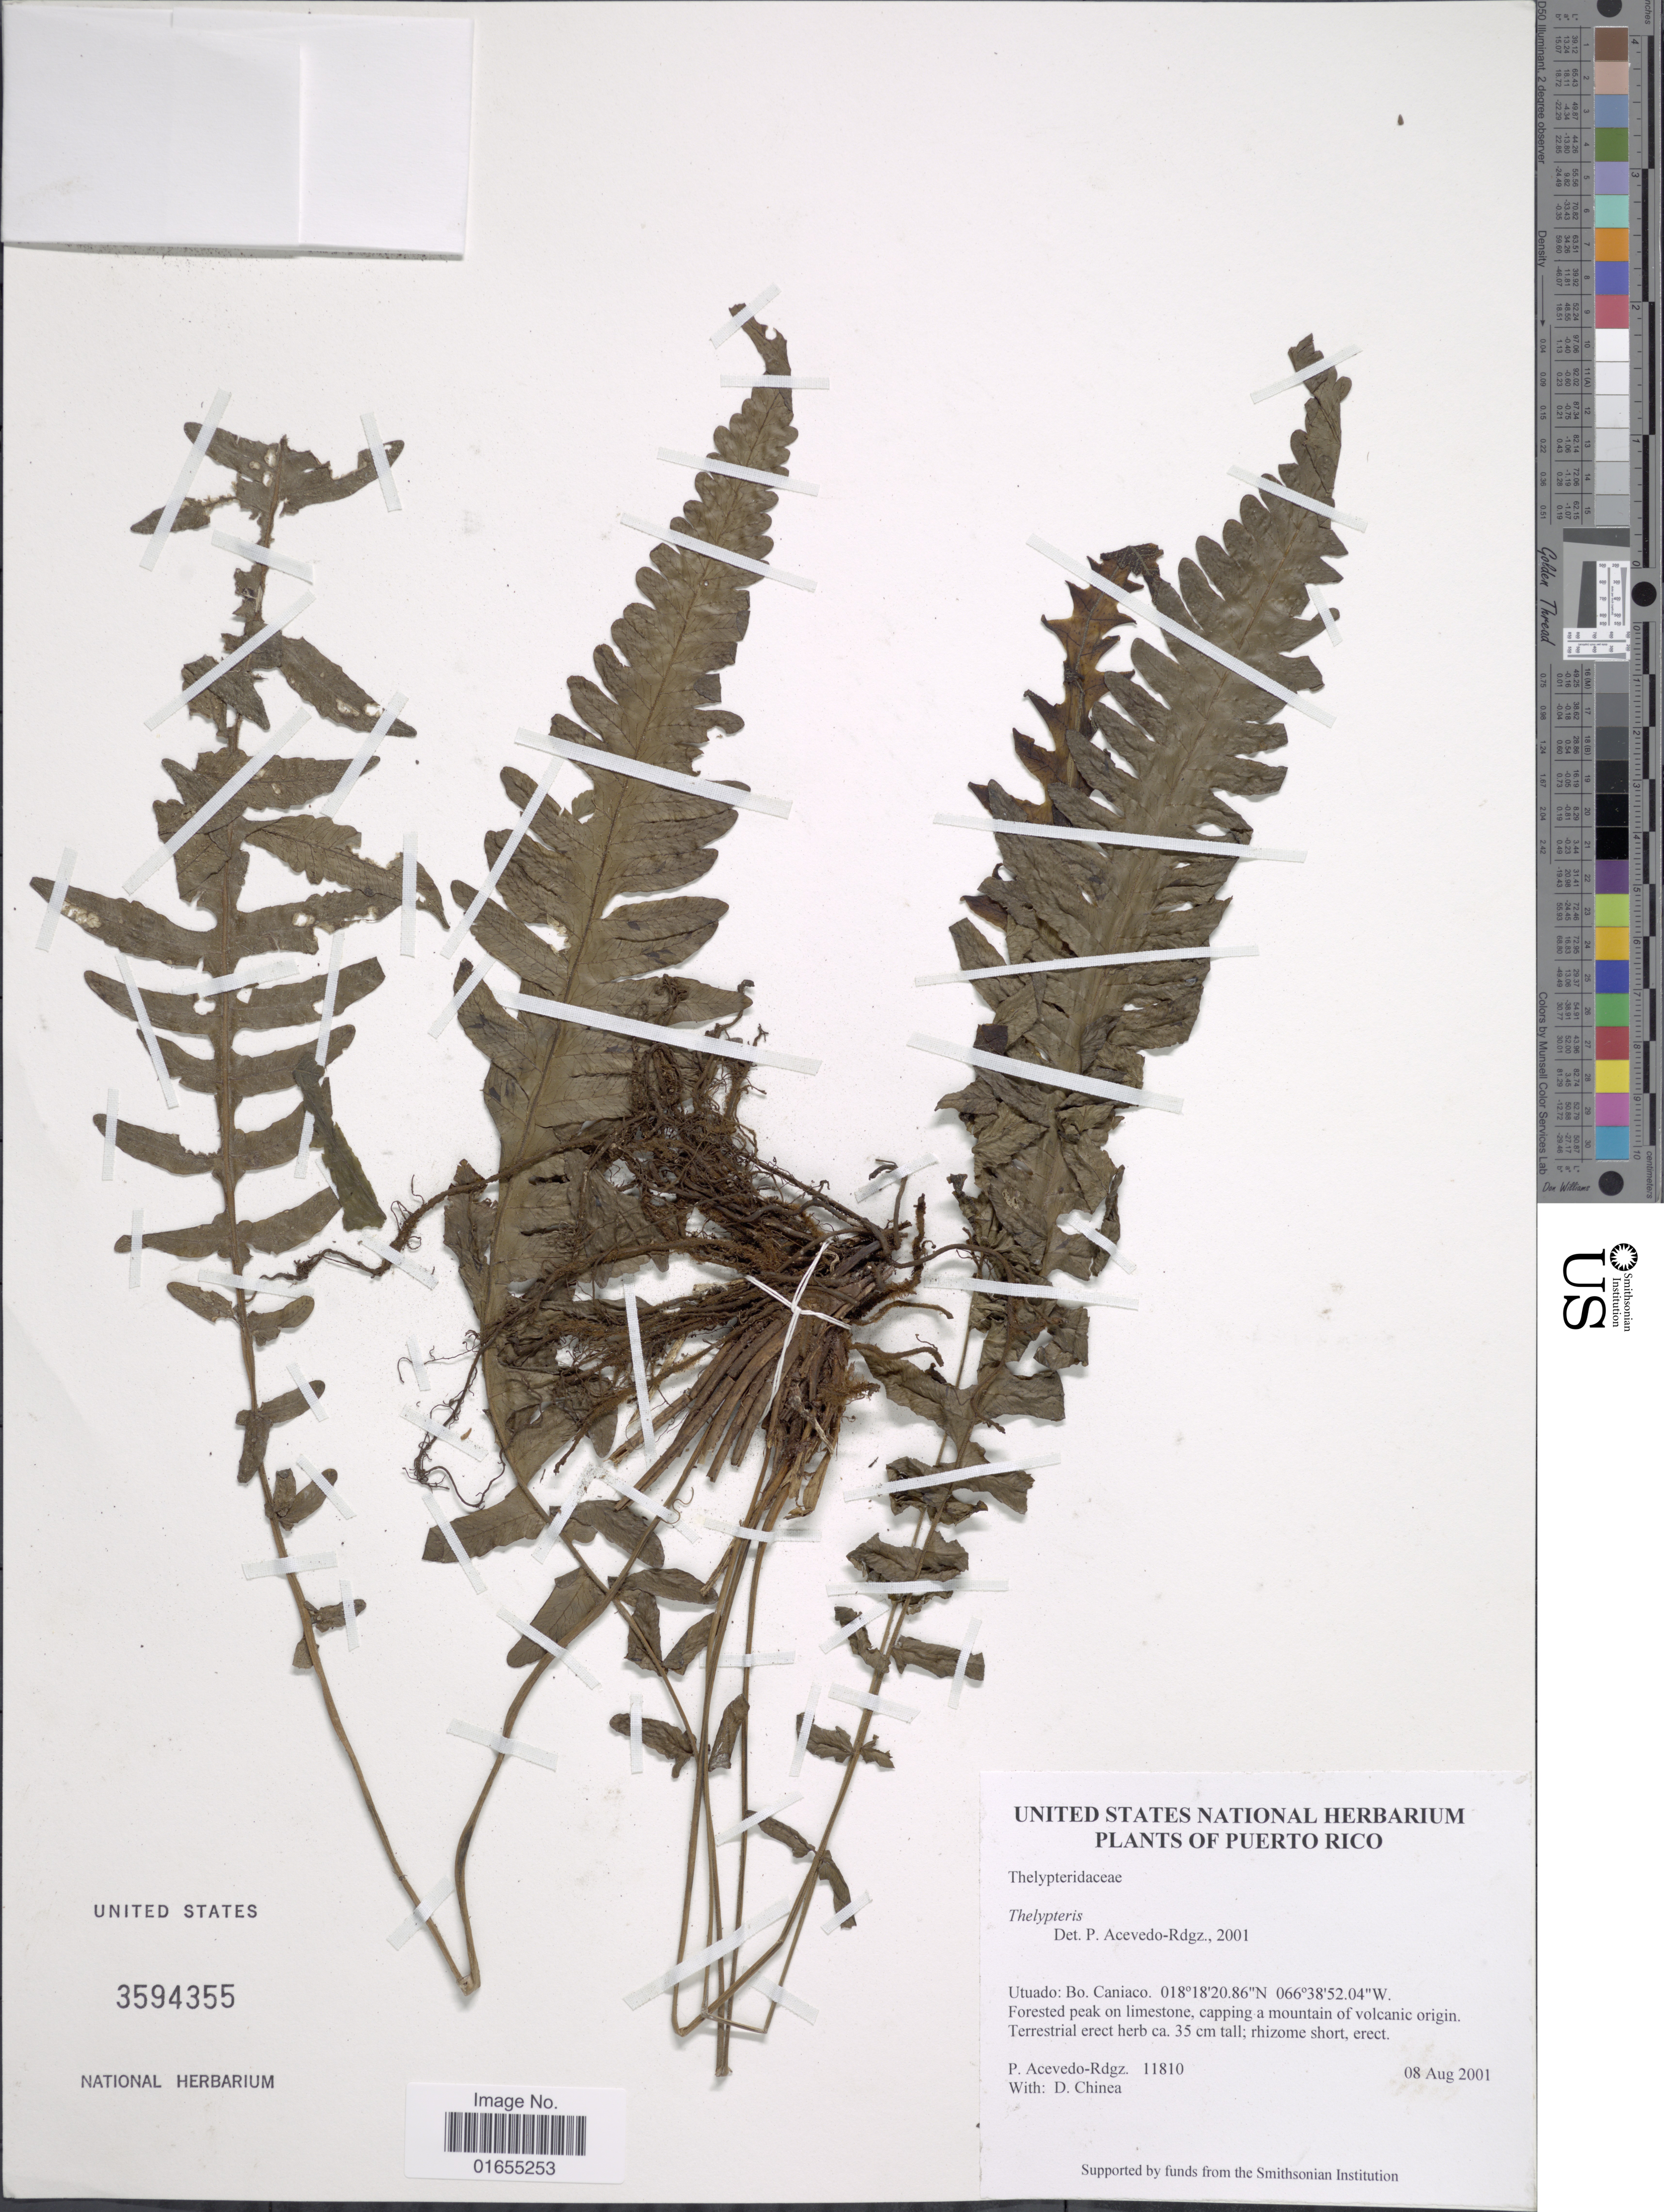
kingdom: Plantae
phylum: Tracheophyta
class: Polypodiopsida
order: Polypodiales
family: Thelypteridaceae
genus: Goniopteris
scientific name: Goniopteris sp.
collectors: P. Acevedo-Rodr. & I. Vicens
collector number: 11810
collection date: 2001-08-08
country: Puerto Rico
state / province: Utuado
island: Puerto Rico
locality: Bo. Caniaco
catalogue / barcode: US 3594355